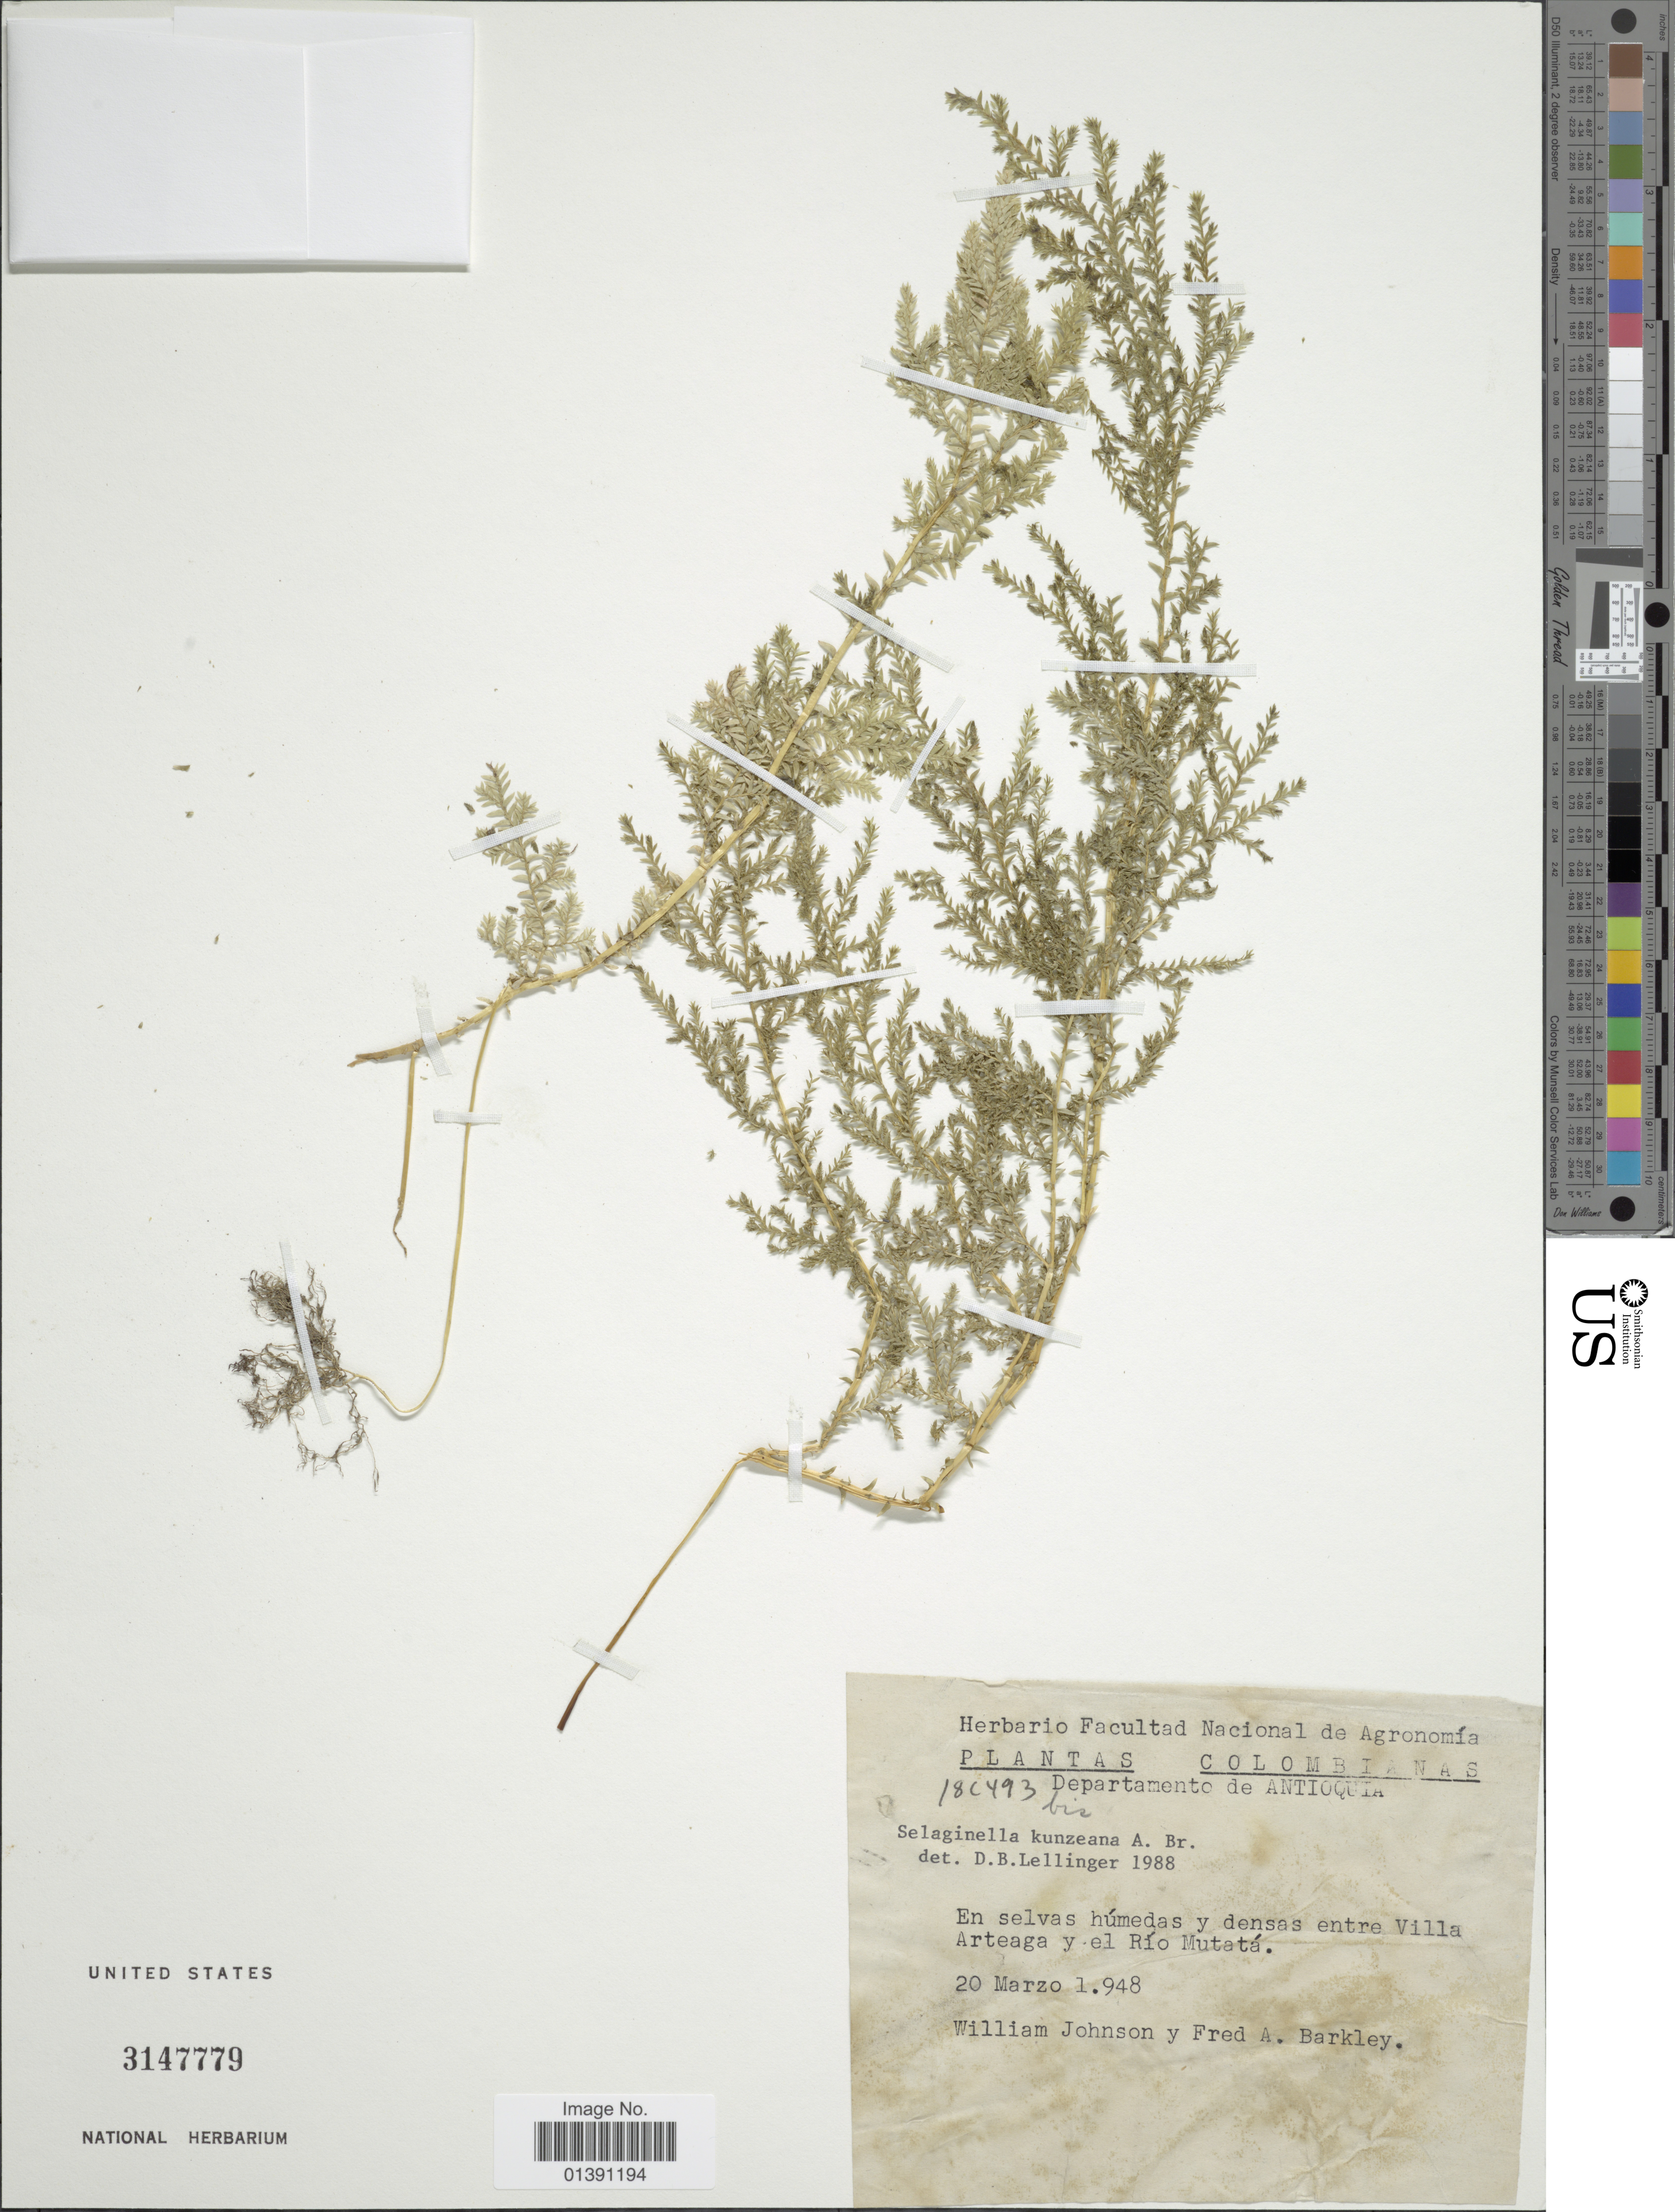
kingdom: Plantae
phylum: Tracheophyta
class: Lycopodiopsida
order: Selaginellales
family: Selaginellaceae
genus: Selaginella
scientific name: Selaginella kunzeana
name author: A. Br.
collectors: W. M. Johnson & F. A. Barkley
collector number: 18C493 bis *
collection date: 1948-03-20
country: Colombia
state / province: Antioquia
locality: En selvas húmedas y densas entre Villa Arteaga y el Río Mutatá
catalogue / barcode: US 3147779